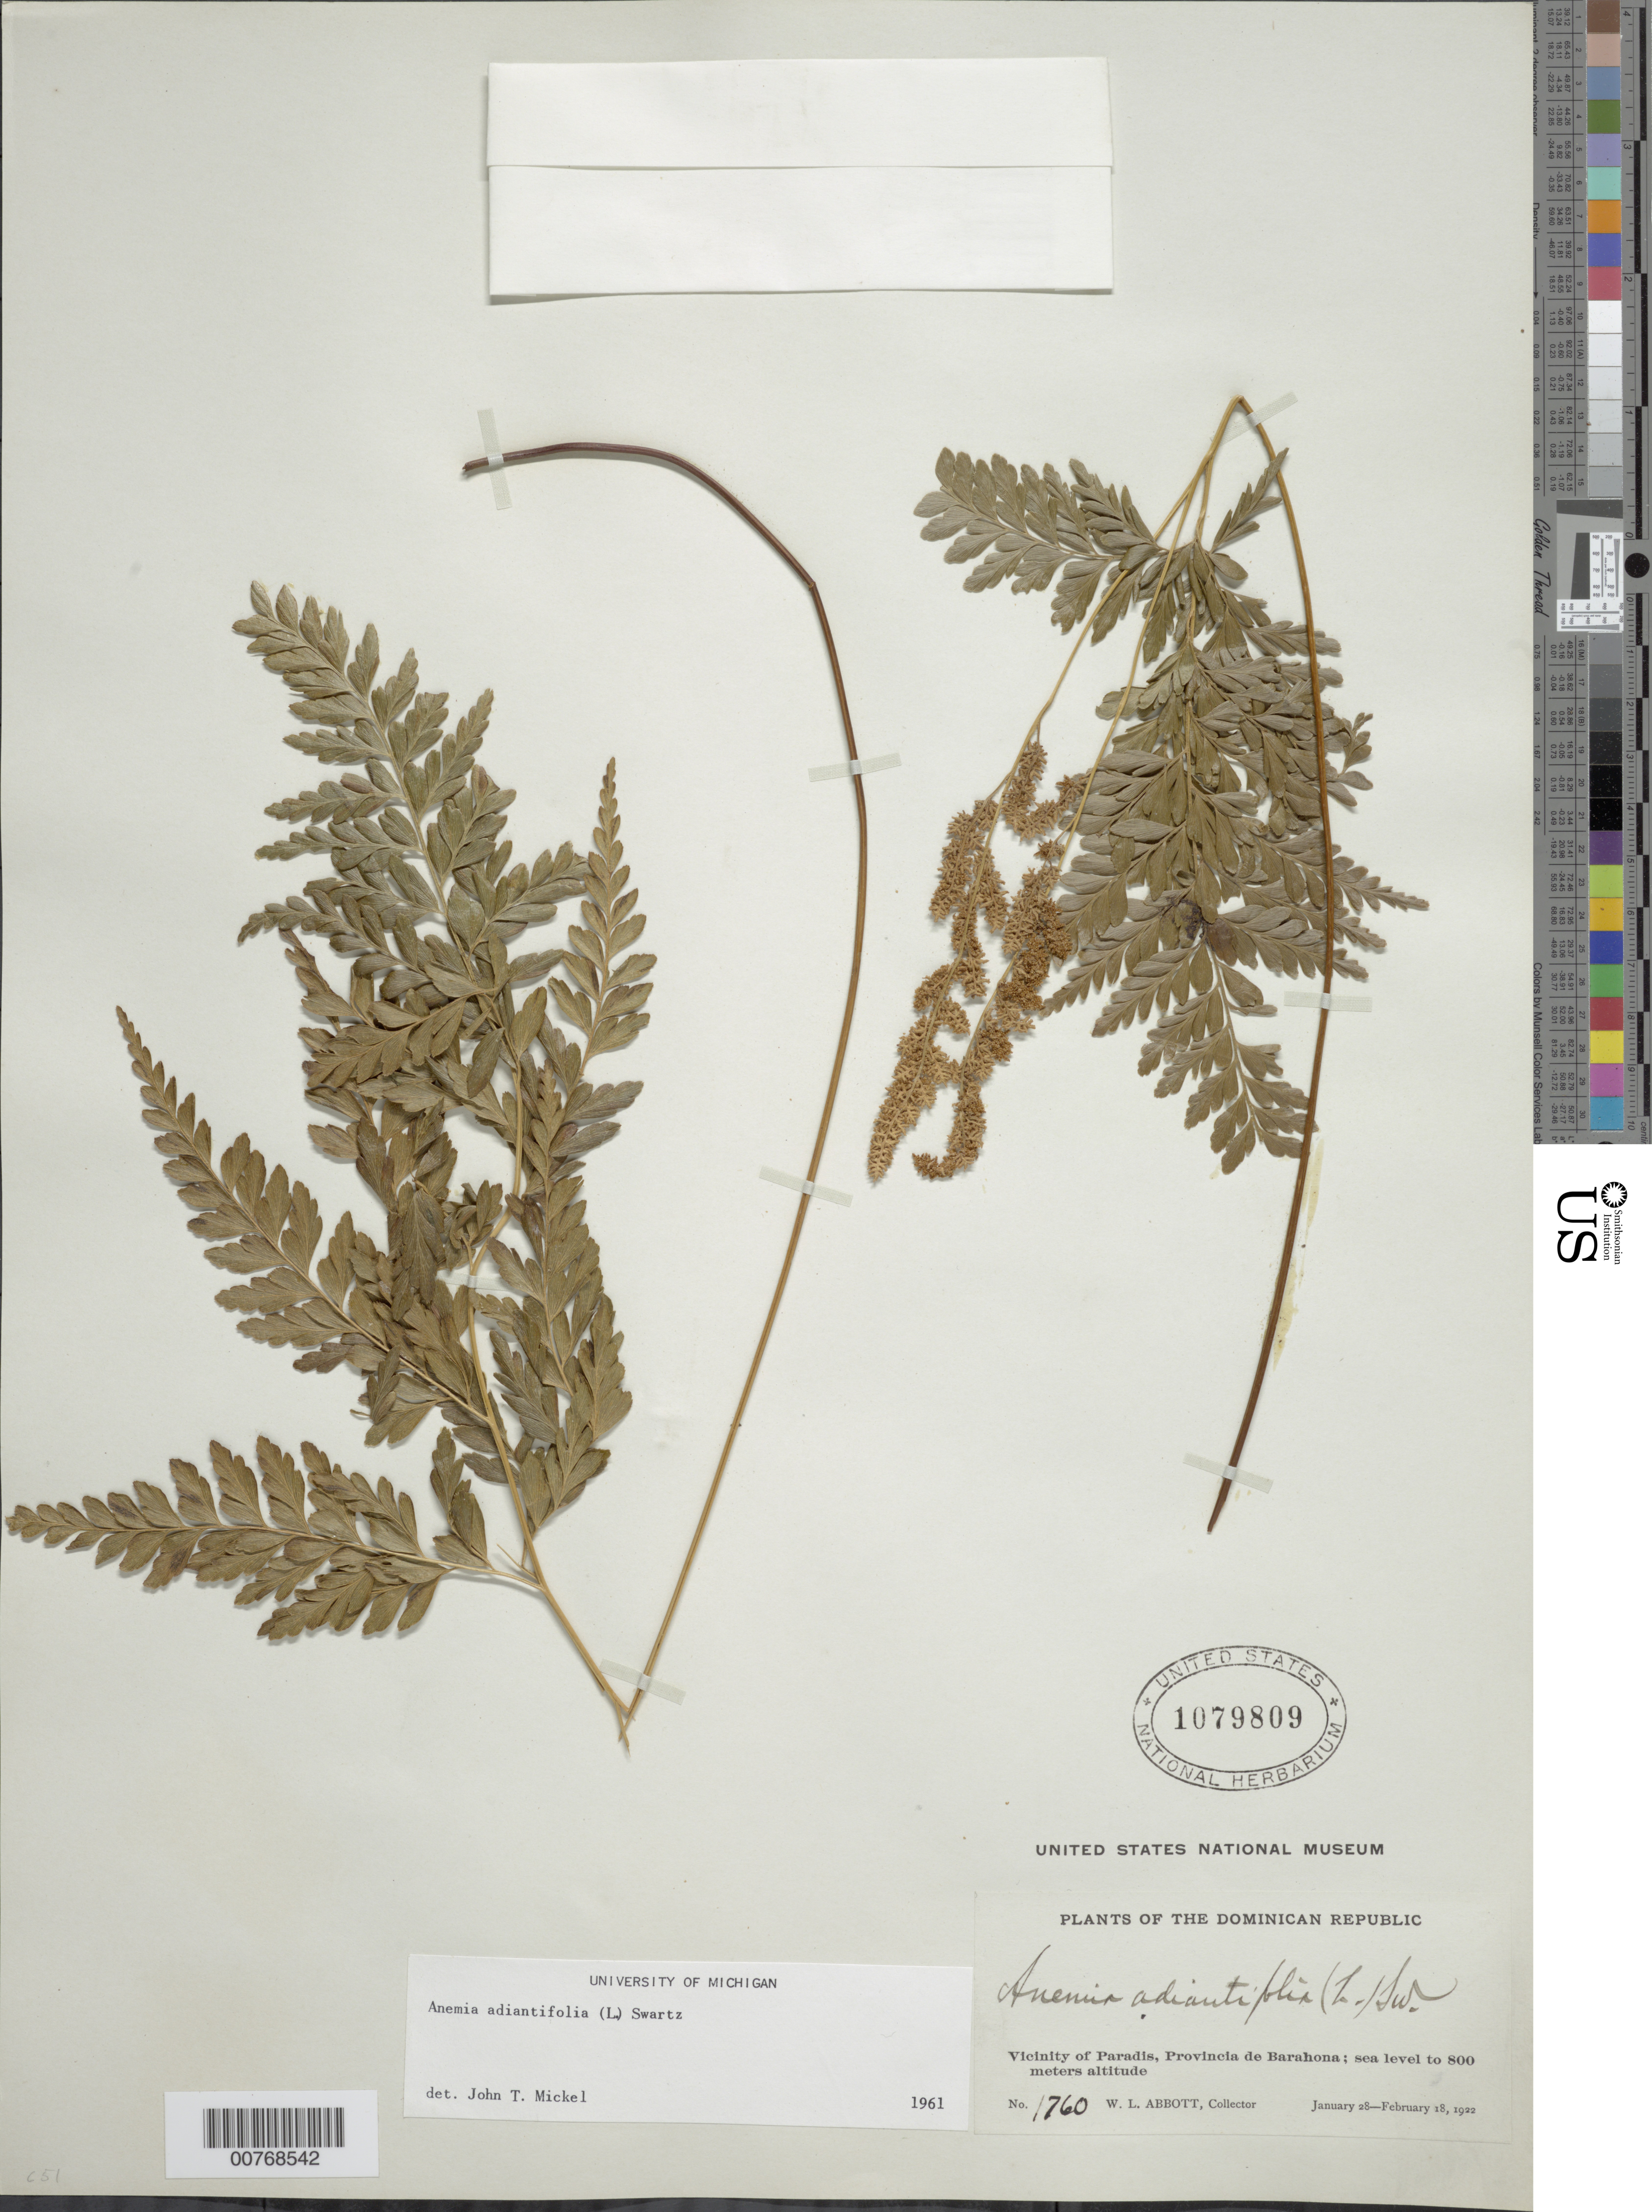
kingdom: Plantae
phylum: Tracheophyta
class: Polypodiopsida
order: Schizaeales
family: Anemiaceae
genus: Anemia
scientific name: Anemia adiantifolia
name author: (L.) Sw.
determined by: Mickel, J. T., (NY), New York Botanical Garden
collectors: W. L. Abbott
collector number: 1760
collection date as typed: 28 Feb 1922 18 Feb 1922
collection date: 1922-02-18/1922-02-28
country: Dominican Republic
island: Hispaniola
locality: Vicinity of Paradis, Provincia de Barahona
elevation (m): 0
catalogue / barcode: US 1079809